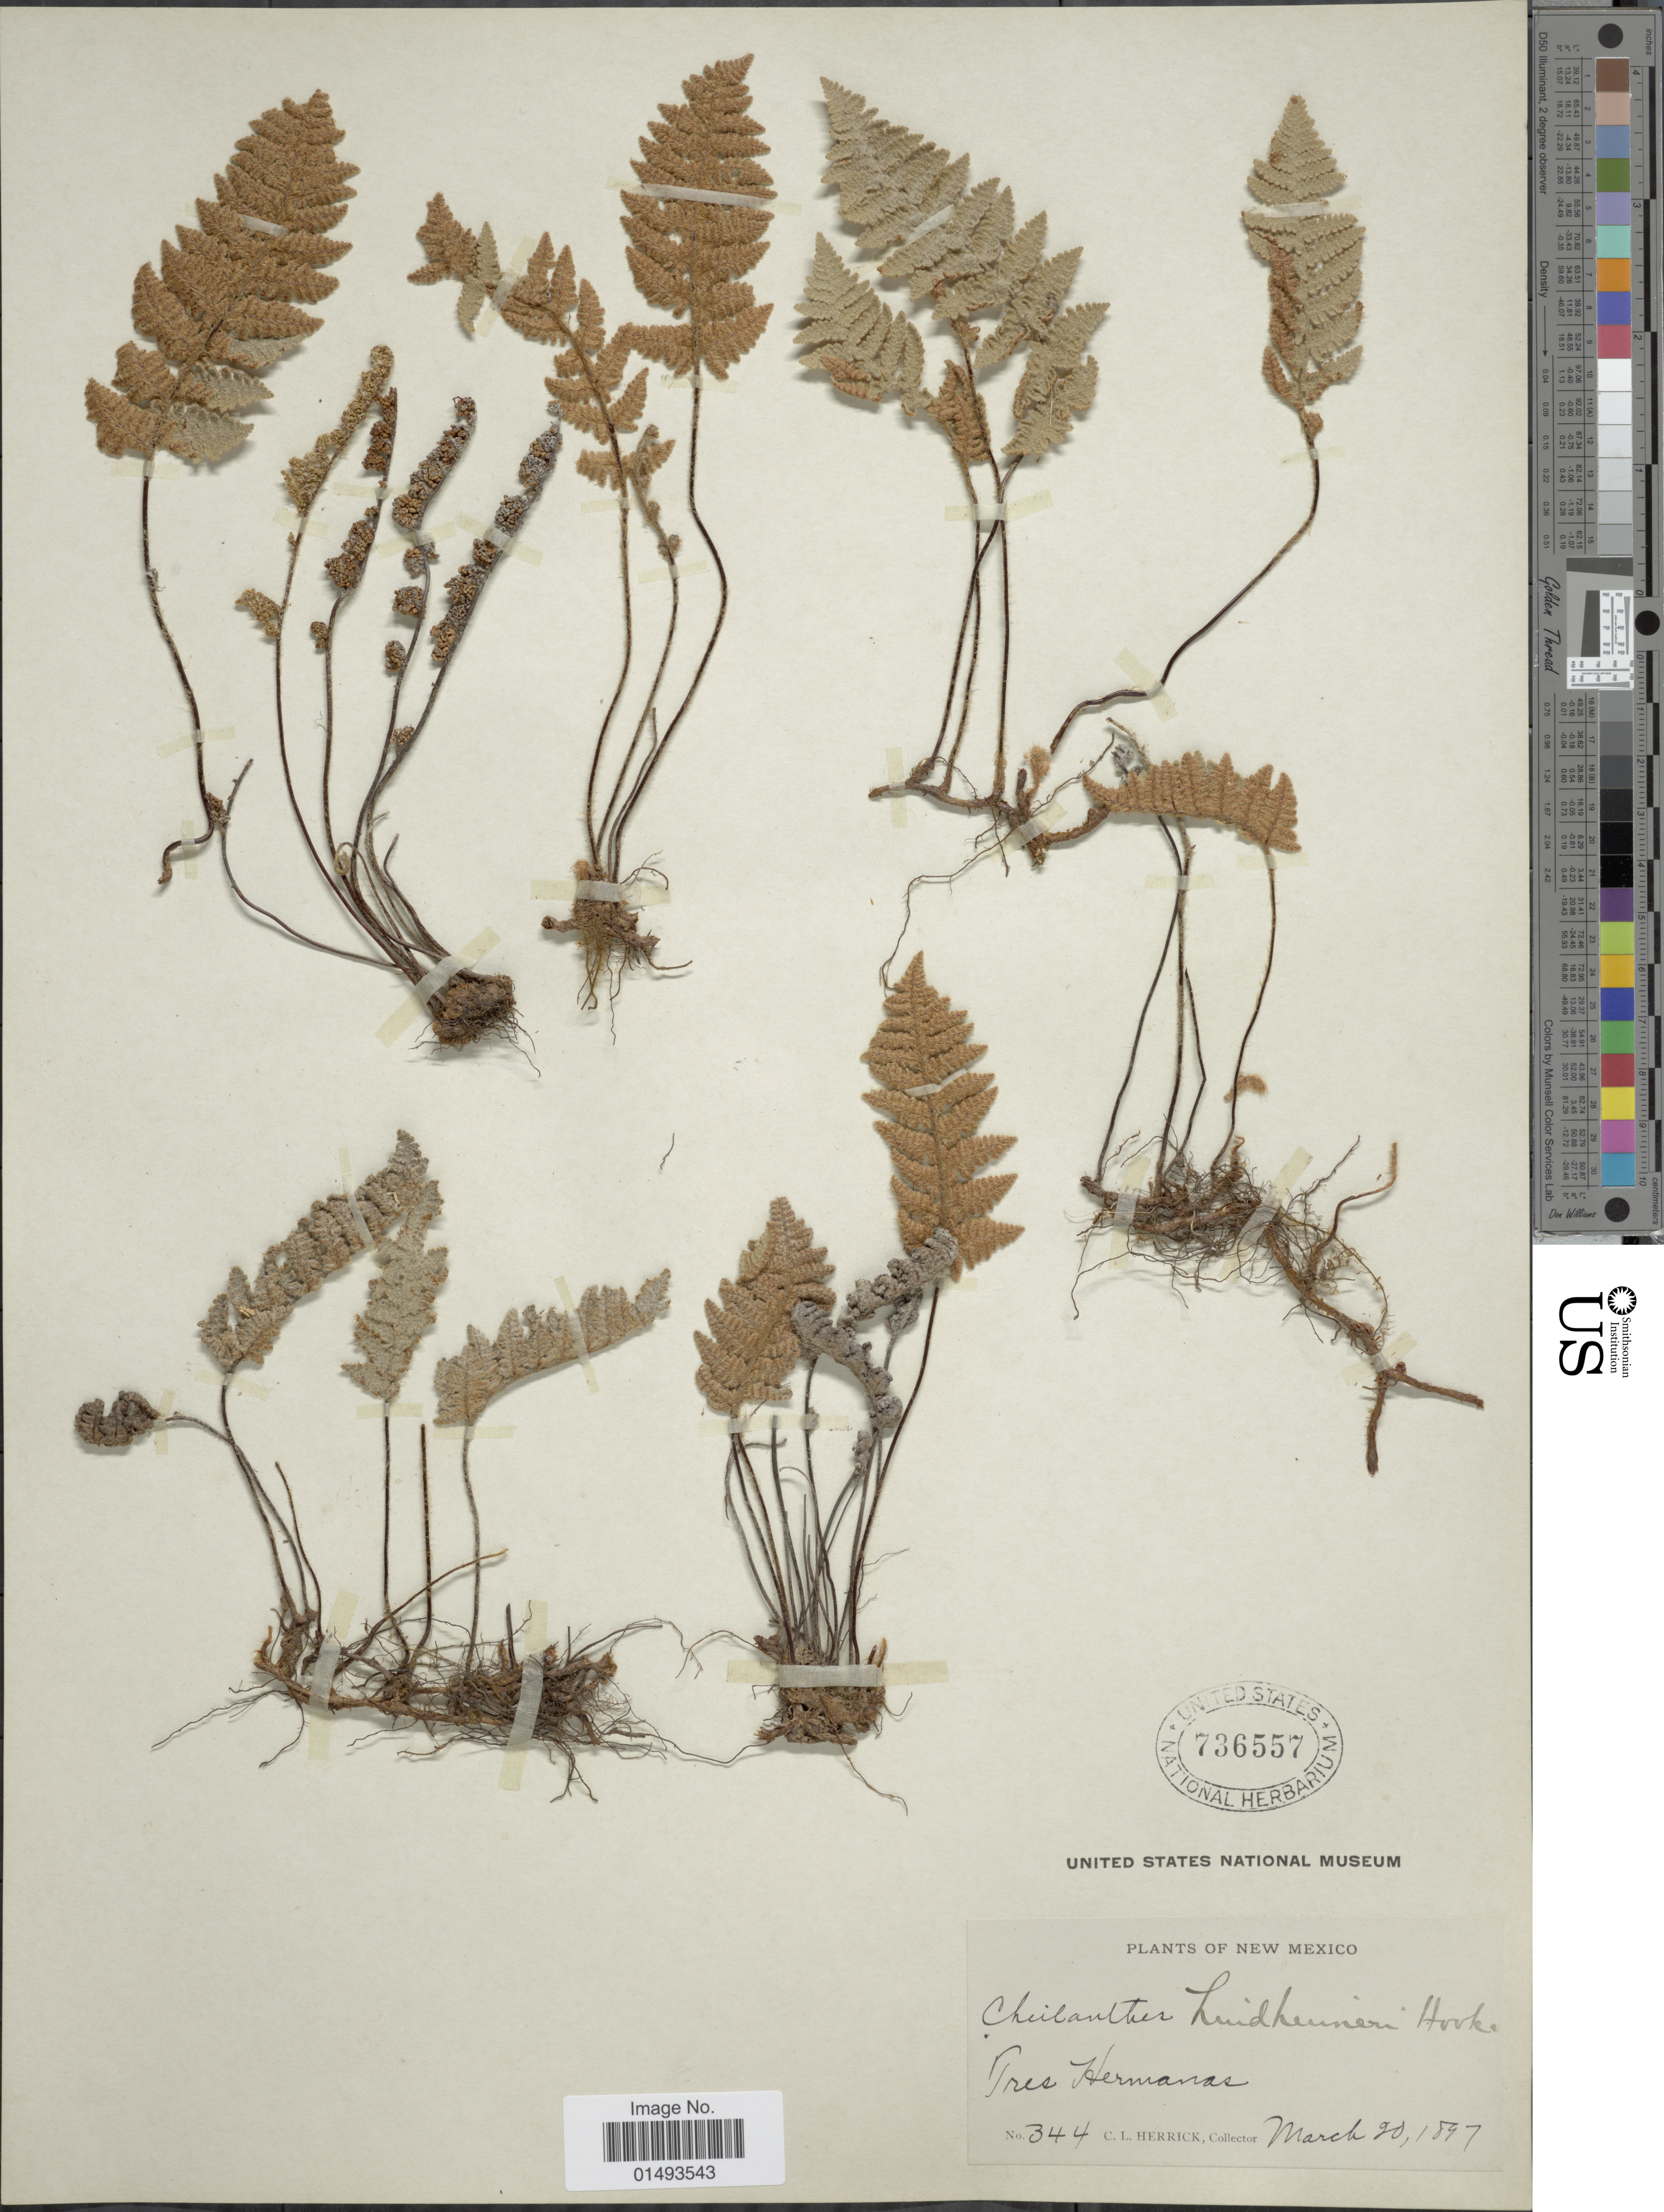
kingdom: Plantae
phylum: Tracheophyta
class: Polypodiopsida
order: Polypodiales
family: Pteridaceae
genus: Myriopteris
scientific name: Myriopteris lindheimeri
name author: (Hook.) J. Sm.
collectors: C. Herrick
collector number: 344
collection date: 1897-03-20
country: United States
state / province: New Mexico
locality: Tres Hermanas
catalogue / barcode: US 736557